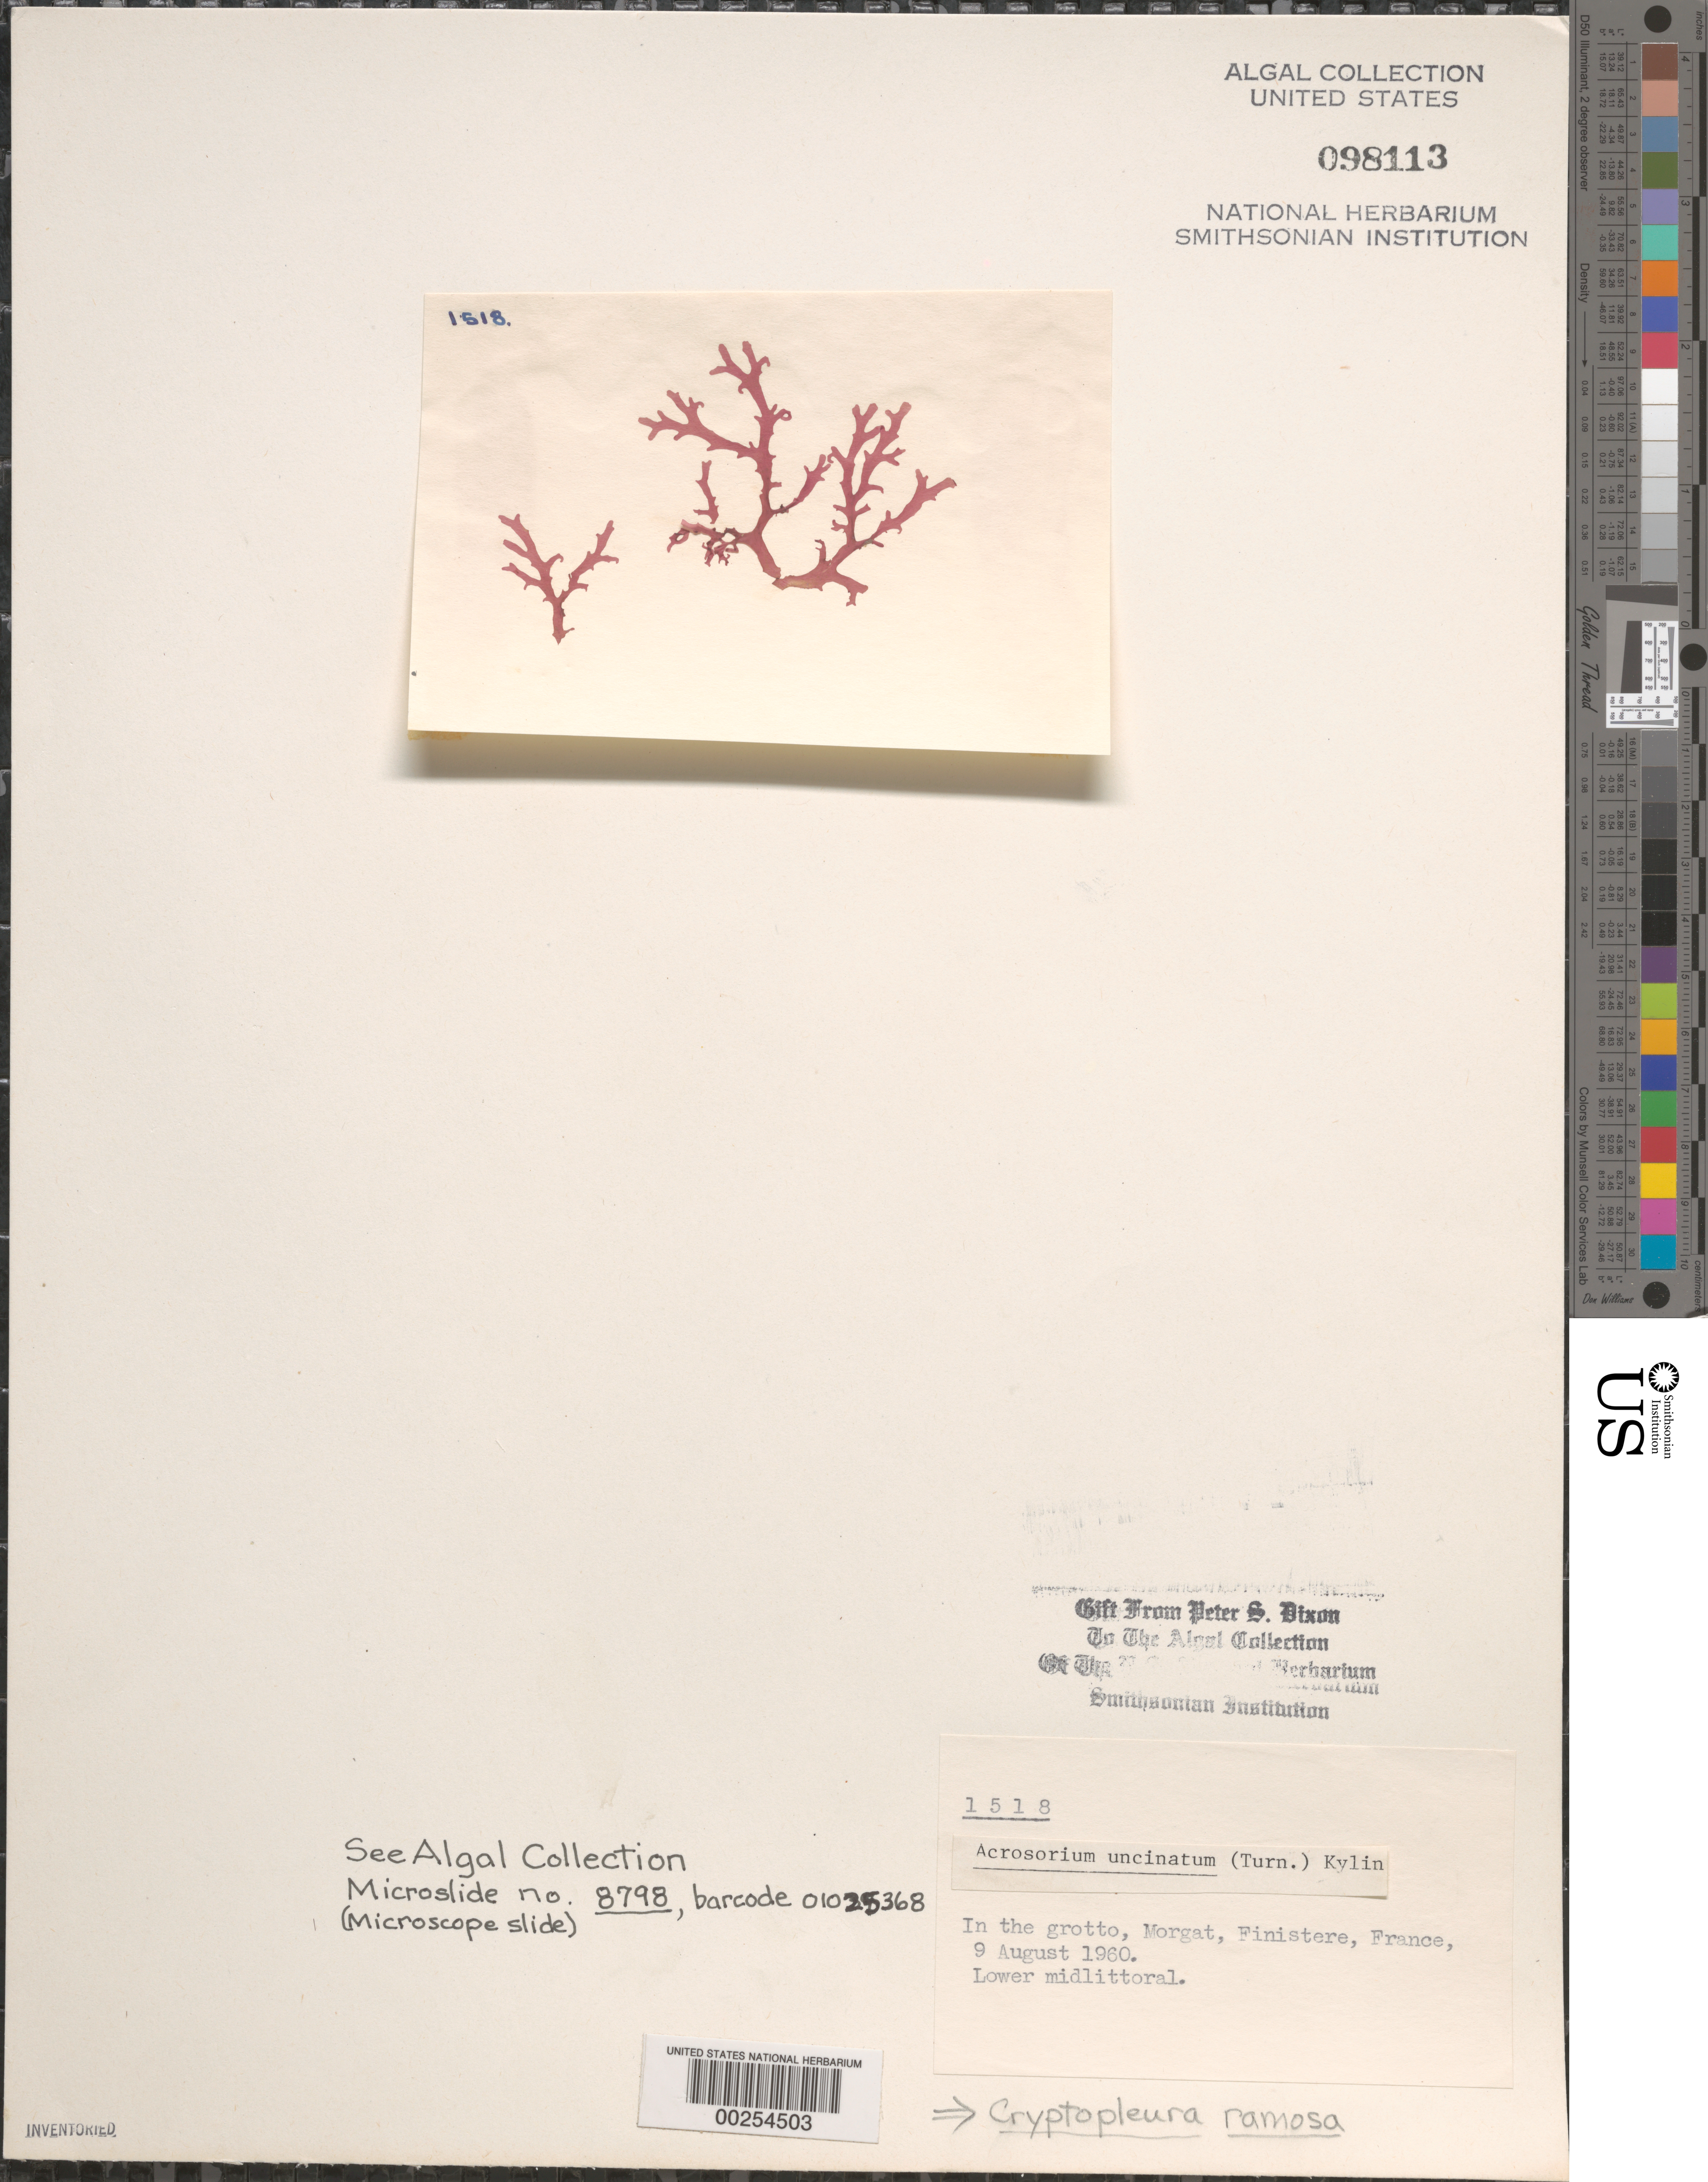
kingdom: Plantae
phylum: Rhodophyta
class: Florideophyceae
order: Ceramiales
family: Delesseriaceae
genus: Cryptopleura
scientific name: Cryptopleura ramosa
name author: (Huds.) L.M. Newton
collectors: P. S. Dixon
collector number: PSD 1518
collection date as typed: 09 Aug 1960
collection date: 1960-08-09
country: France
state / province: Bretagne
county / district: Finistère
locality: Morgat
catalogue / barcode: US 98113